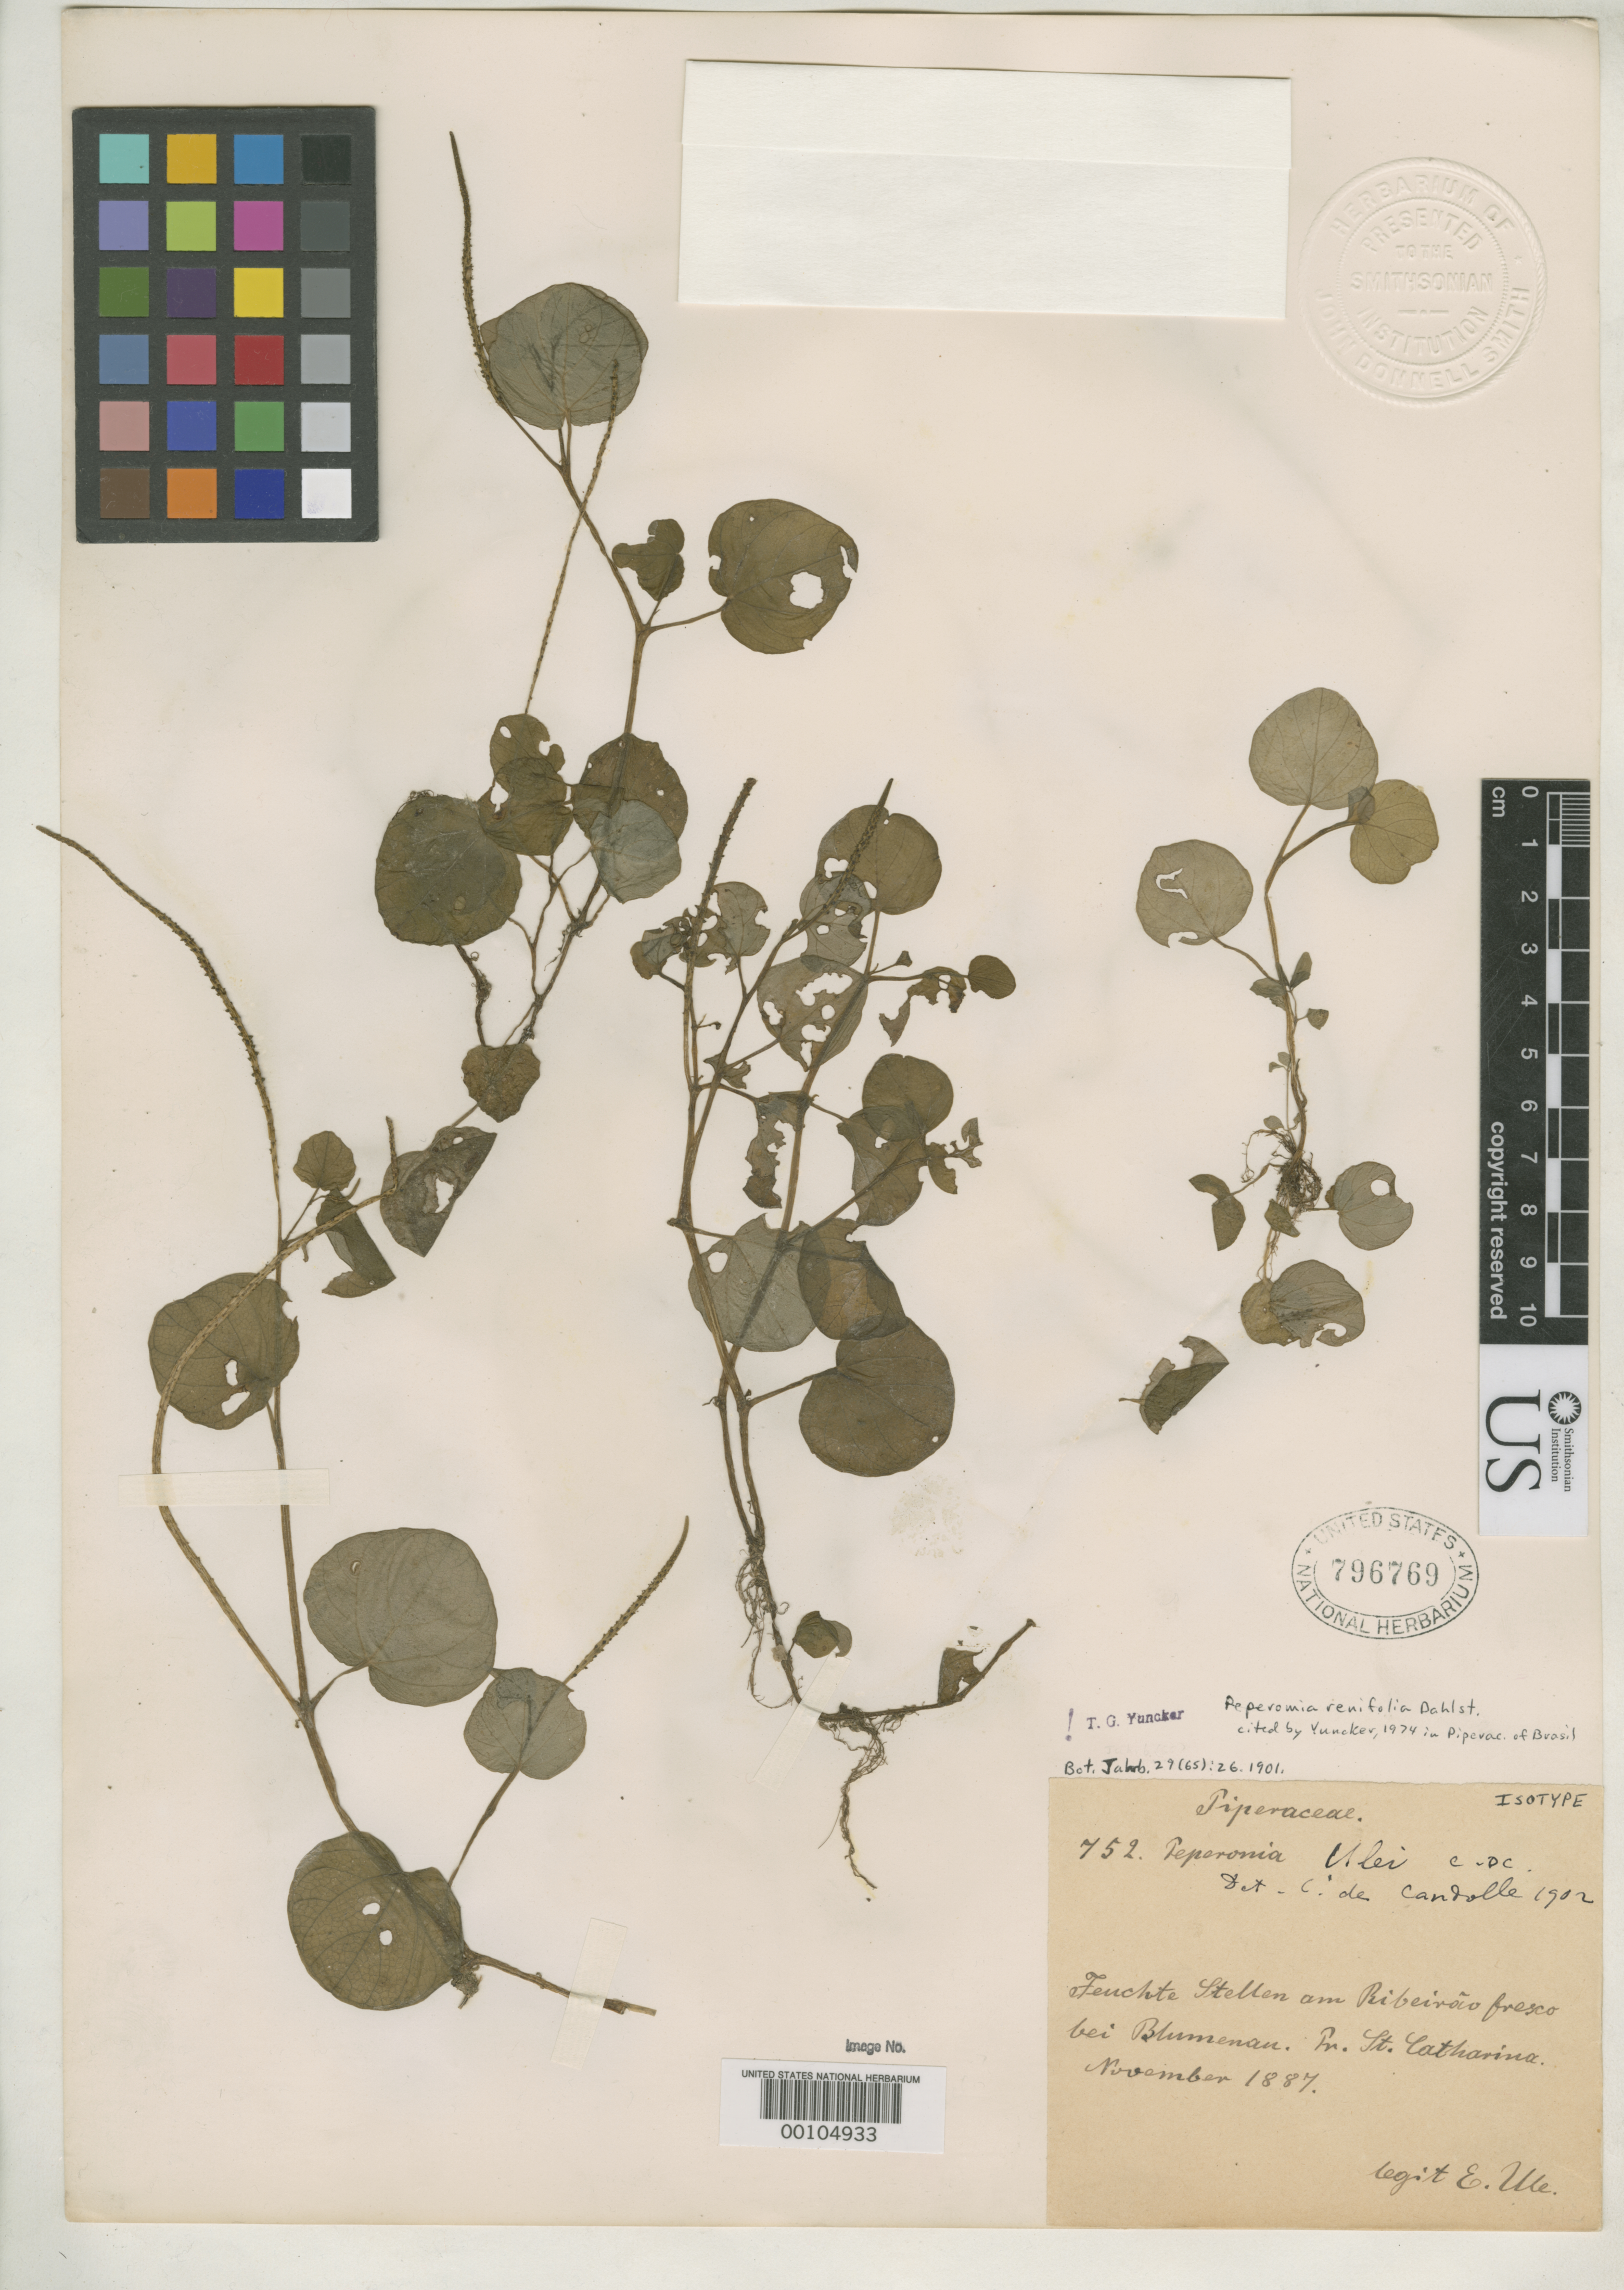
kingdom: Plantae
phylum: Tracheophyta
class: Magnoliopsida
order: Piperales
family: Piperaceae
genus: Peperomia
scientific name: Peperomia ulei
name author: C. DC.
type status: Isotype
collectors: E. H. Ule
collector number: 752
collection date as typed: Nov 1887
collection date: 1887-11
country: Brazil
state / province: Santa Catarina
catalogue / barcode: US 796769